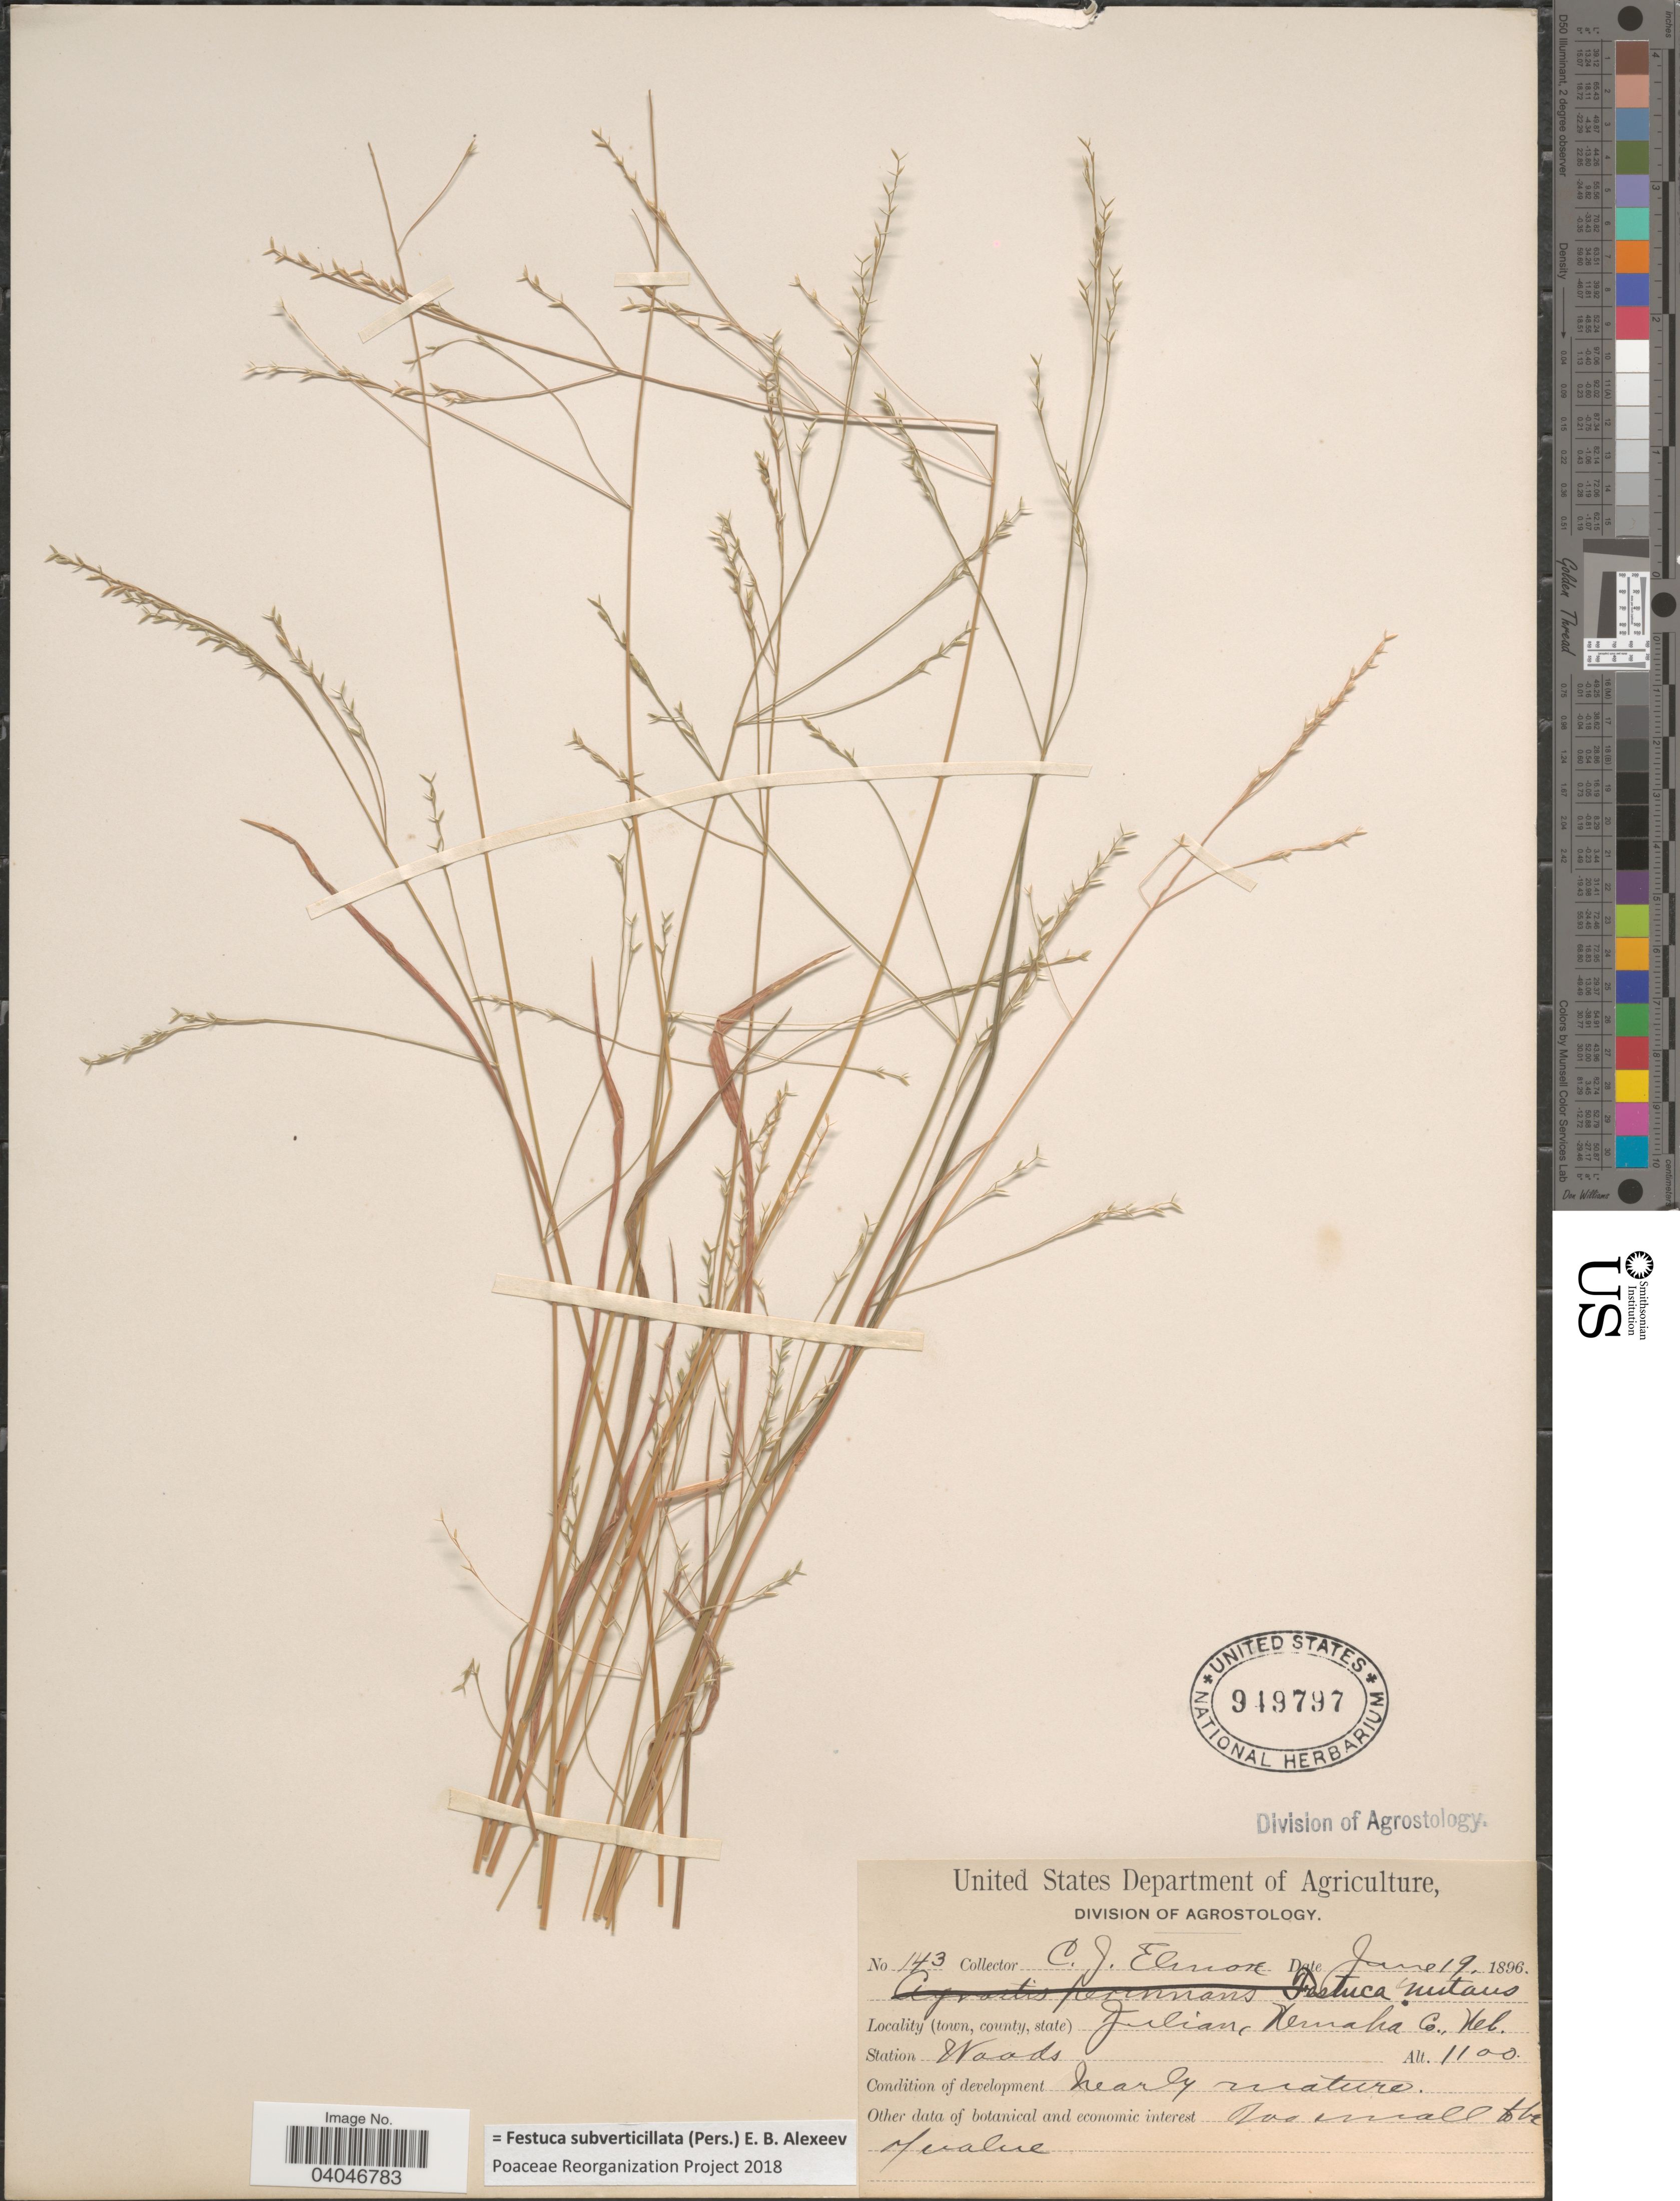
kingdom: Plantae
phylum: Tracheophyta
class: Liliopsida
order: Poales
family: Poaceae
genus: Festuca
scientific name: Festuca subverticillata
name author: (Pers.) E.B. Alexeev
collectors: C. Elmore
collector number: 143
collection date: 1896-06-19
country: United States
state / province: Nebraska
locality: Julian, Nemaha Co.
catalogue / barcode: US 949797